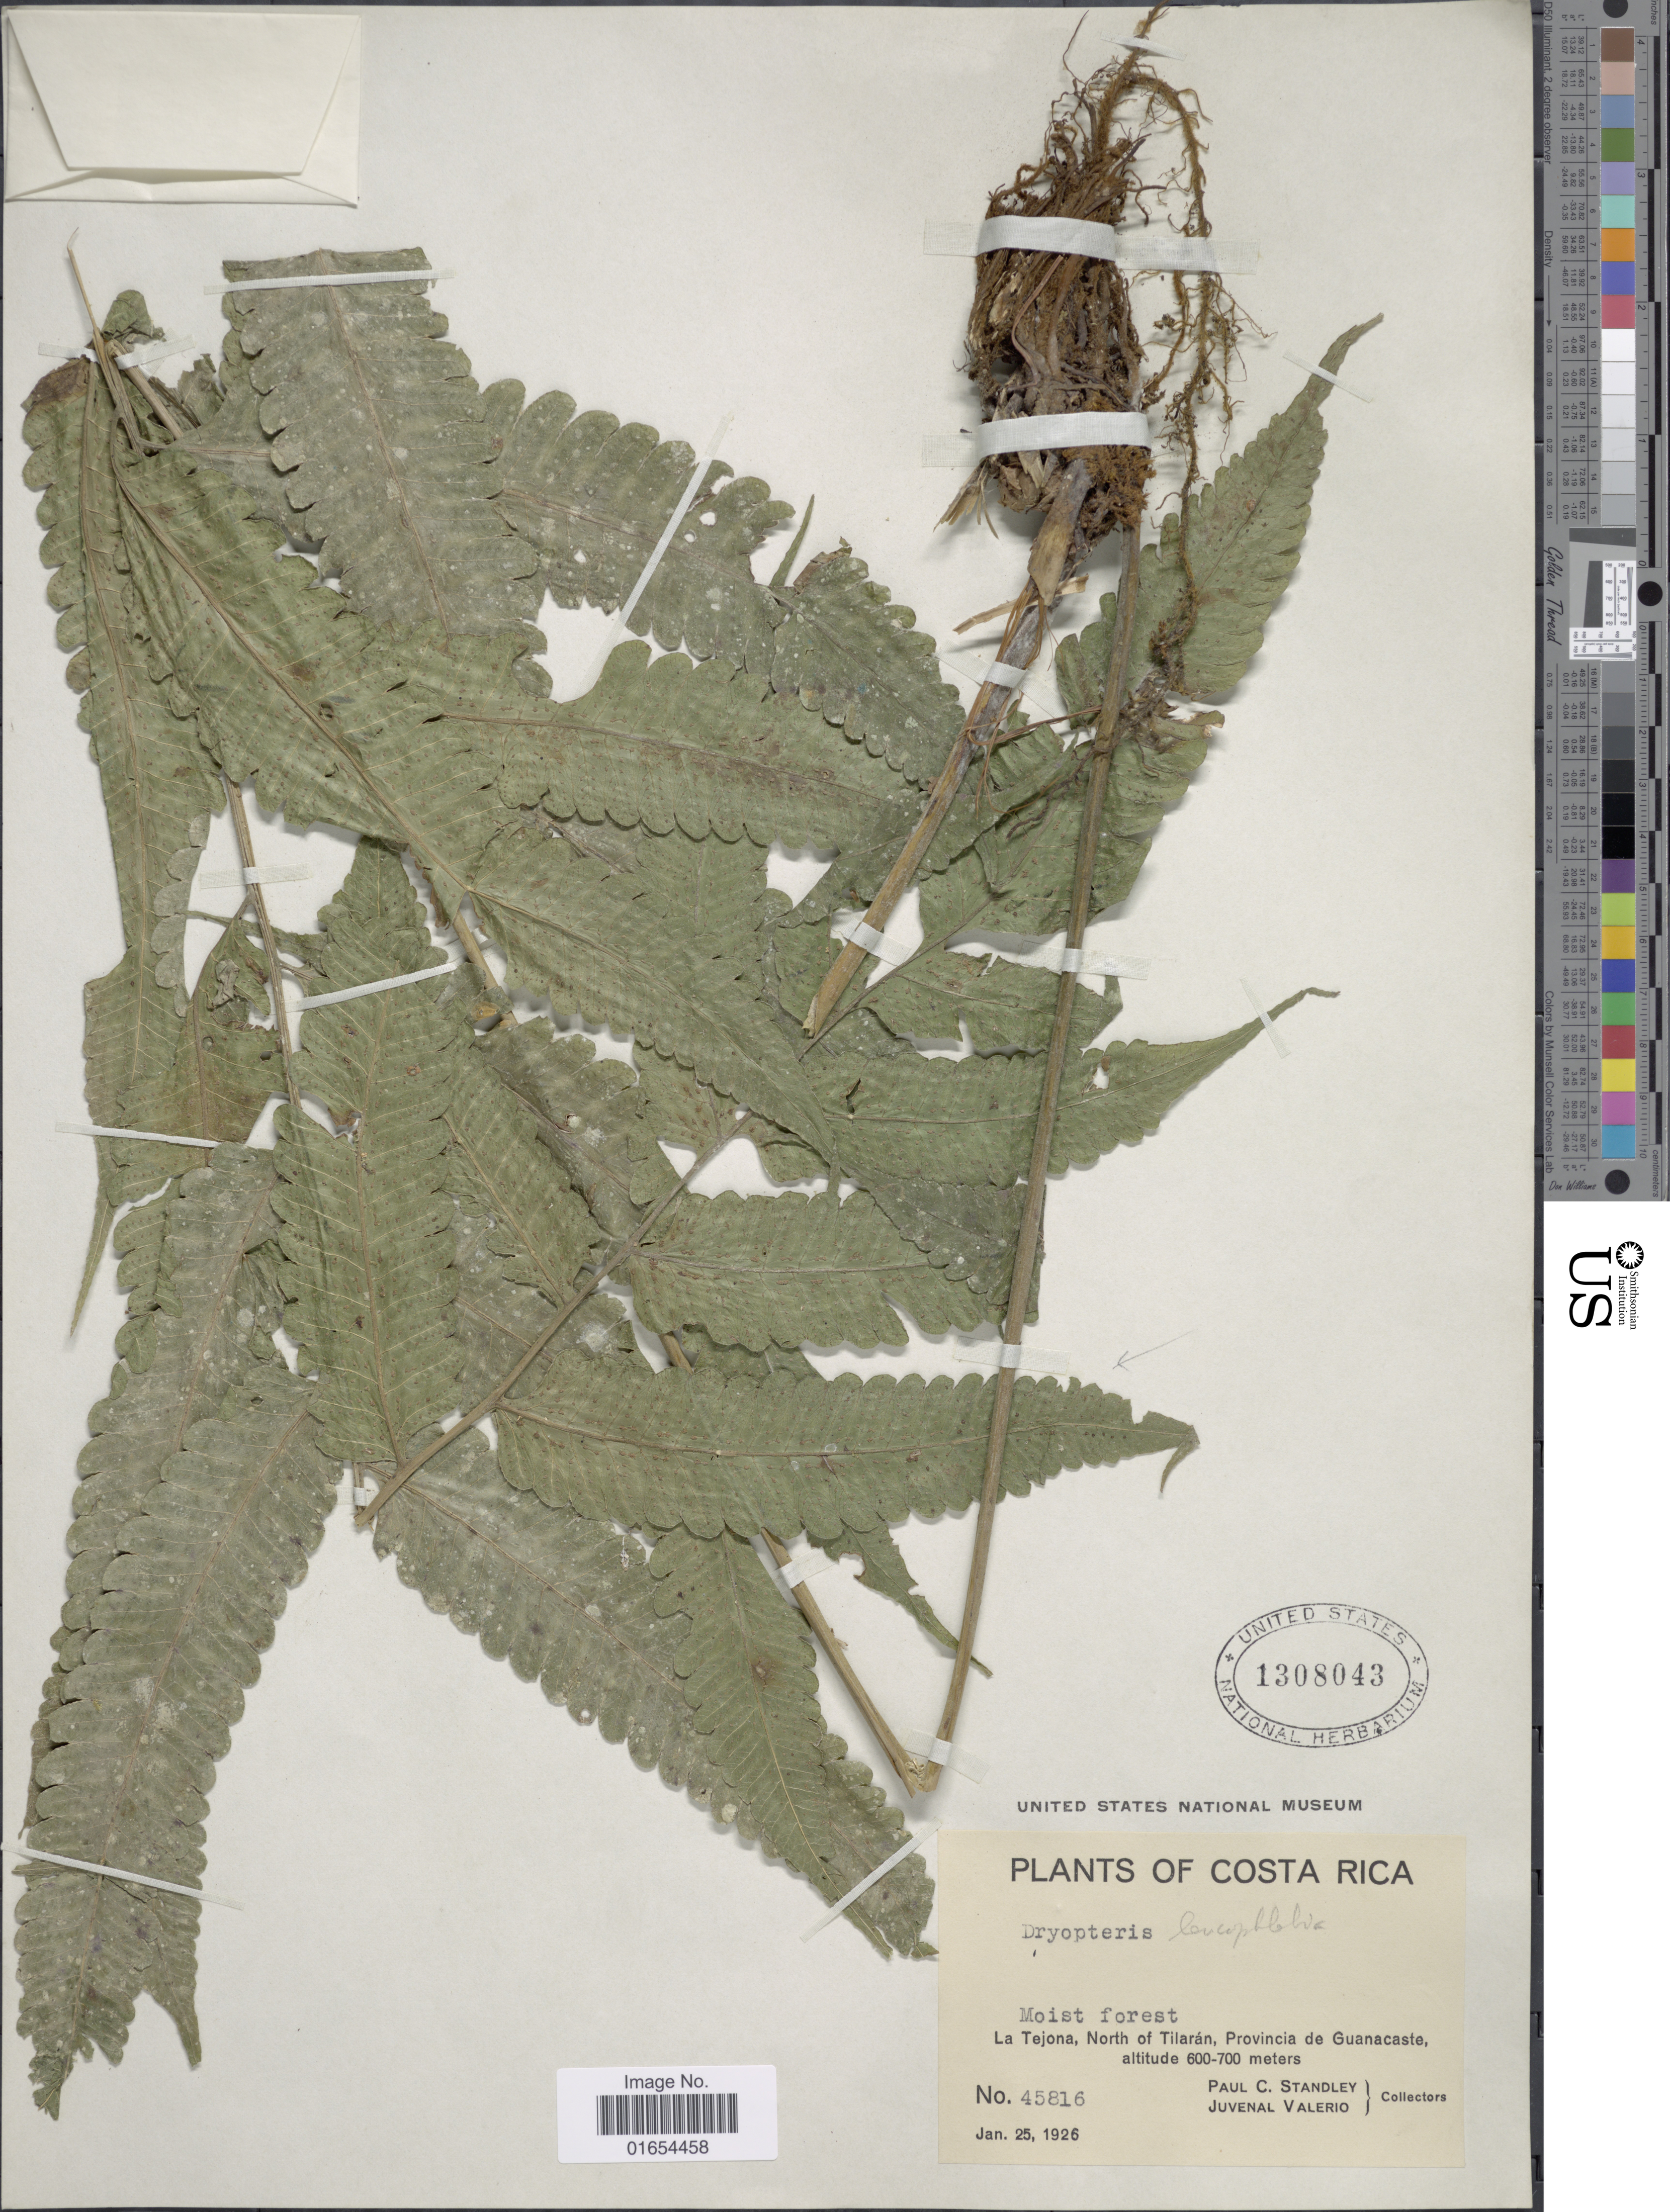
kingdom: Plantae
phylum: Tracheophyta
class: Polypodiopsida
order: Polypodiales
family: Thelypteridaceae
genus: Goniopteris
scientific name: Goniopteris urbanii comb. ined.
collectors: P. C. Standley & J. Valerio R.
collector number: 45816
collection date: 1926-01-25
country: Costa Rica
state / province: Guanacaste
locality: Moist forest, La Tejona, North of Tilaran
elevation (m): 600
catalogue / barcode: US 1308043